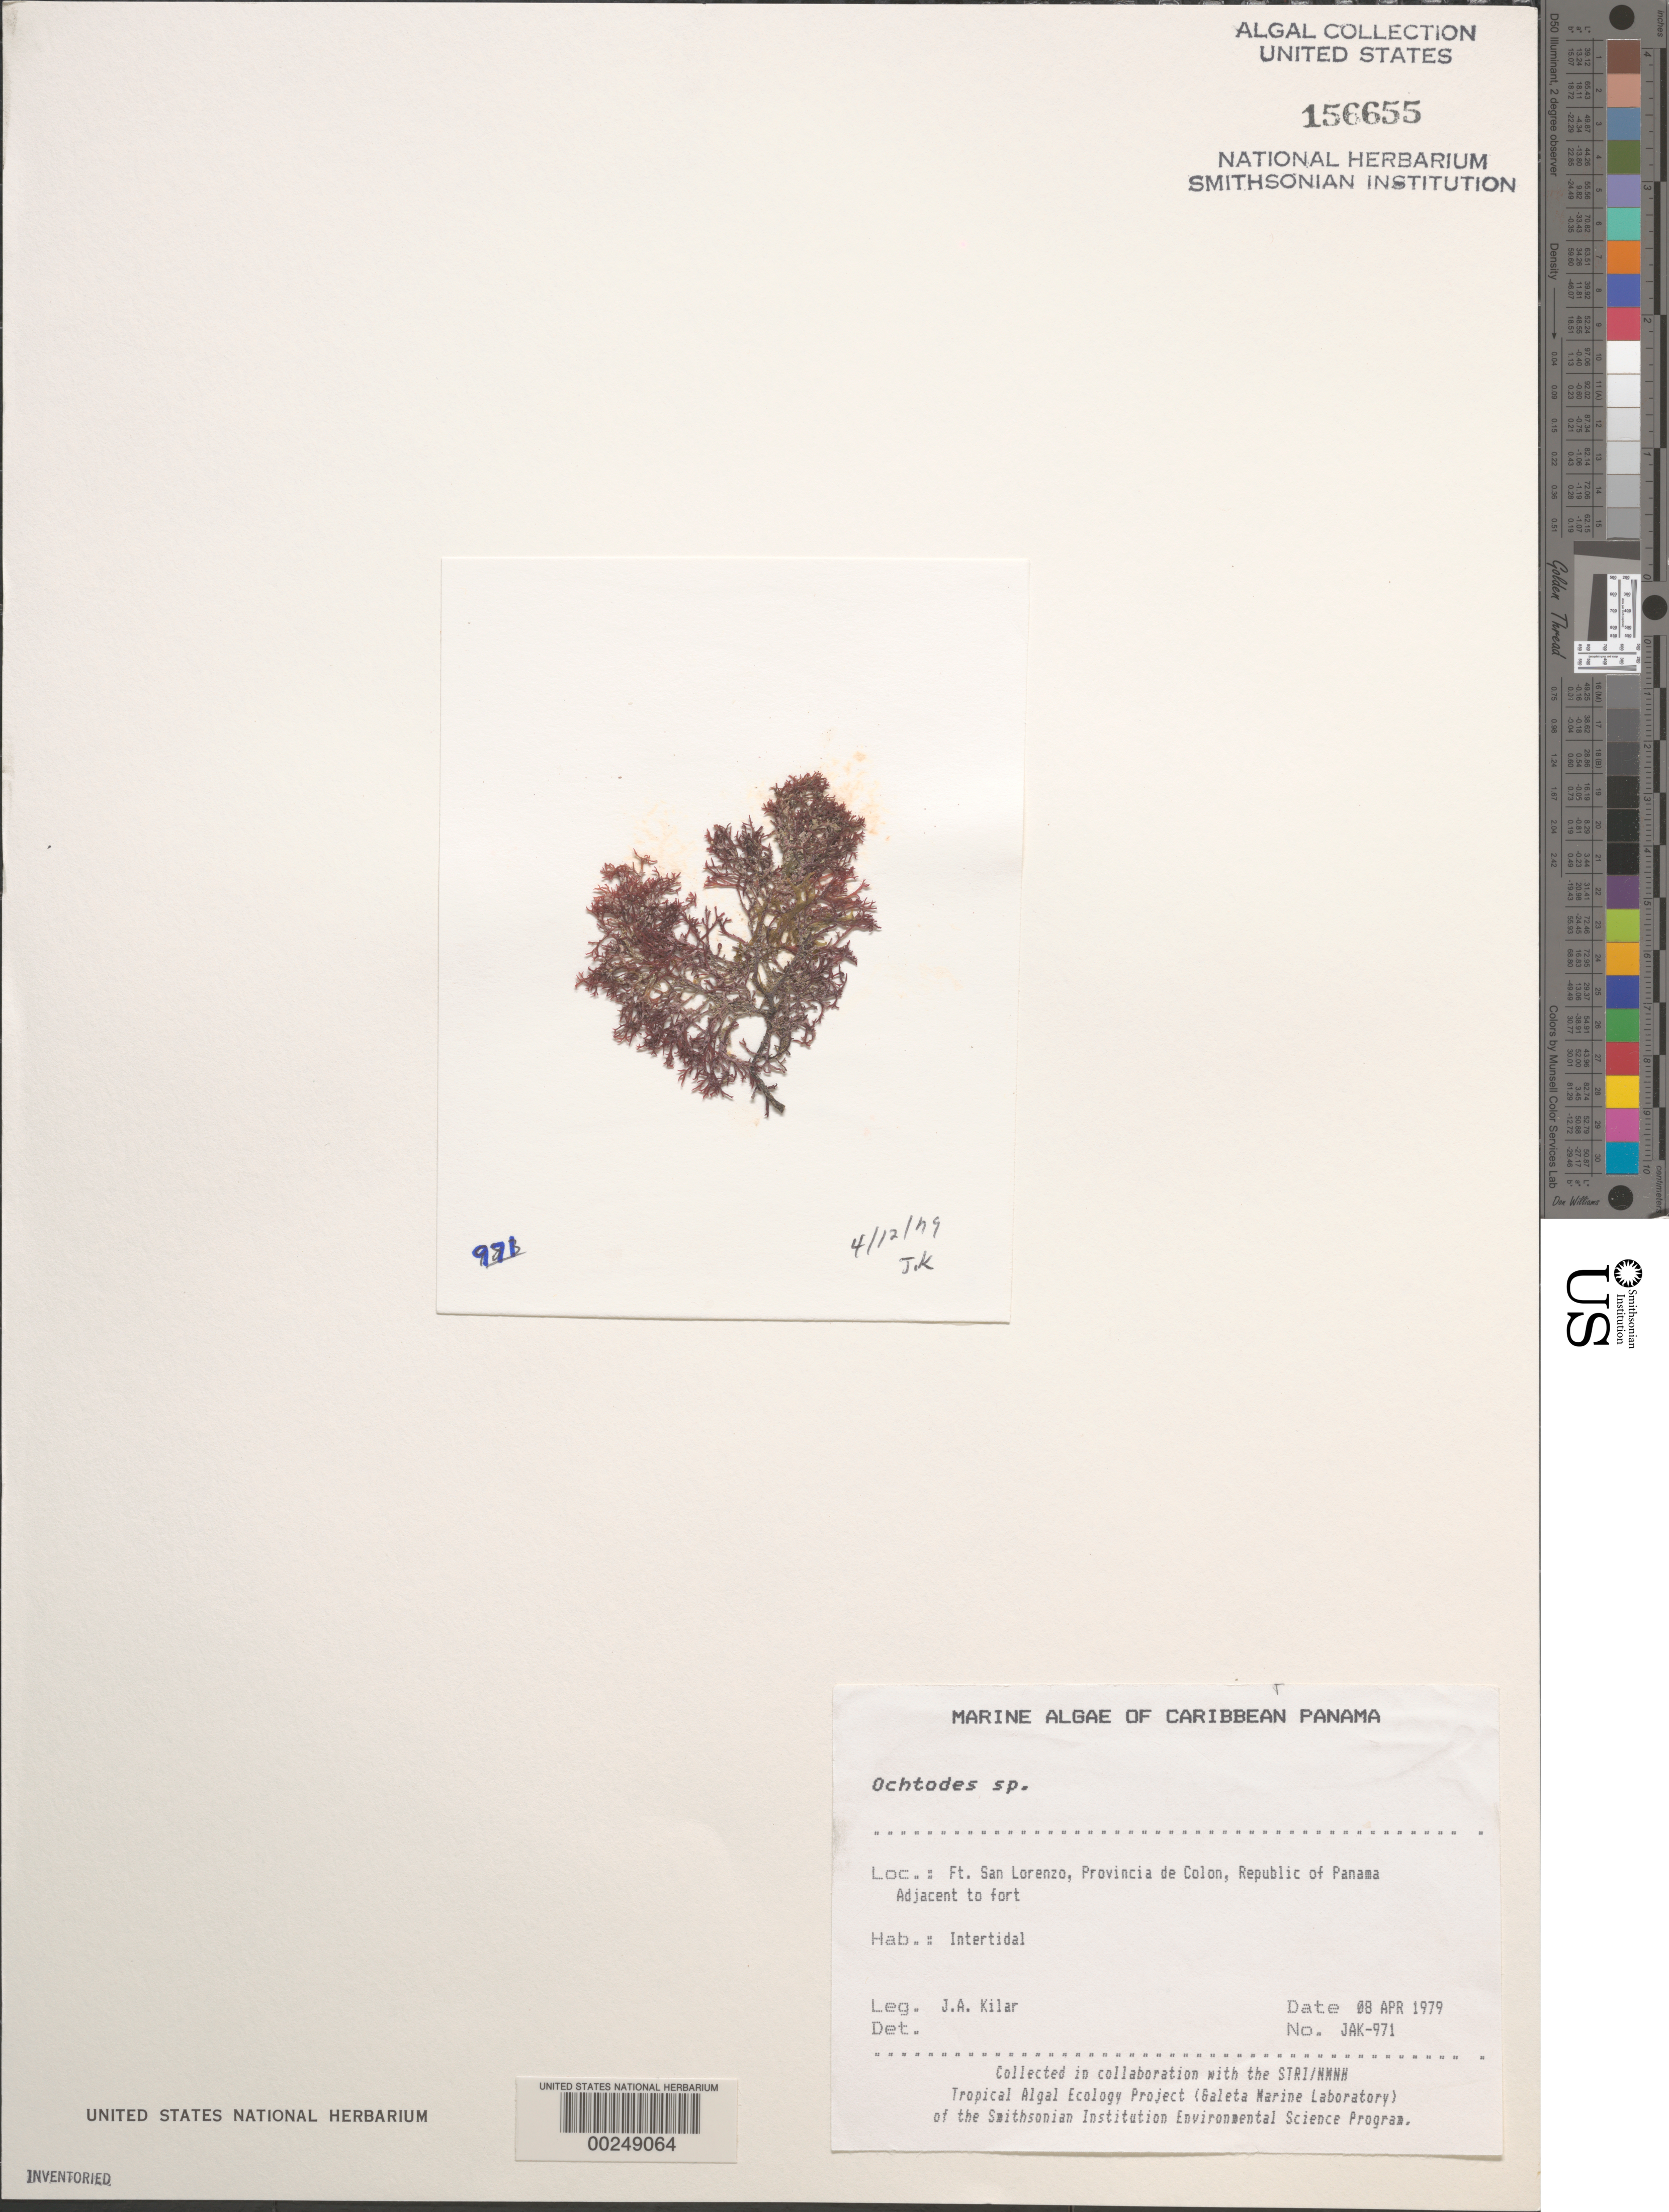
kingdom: Plantae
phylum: Rhodophyta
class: Florideophyceae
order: Gigartinales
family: Rhizophyllidaceae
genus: Ochtodes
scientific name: Ochtodes sp.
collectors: J. A. Kilar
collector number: JAK-971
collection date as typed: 08 Apr 1979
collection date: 1979-04-08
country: Panama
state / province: Colón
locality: Fort San Lorenzo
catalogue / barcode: US 156655